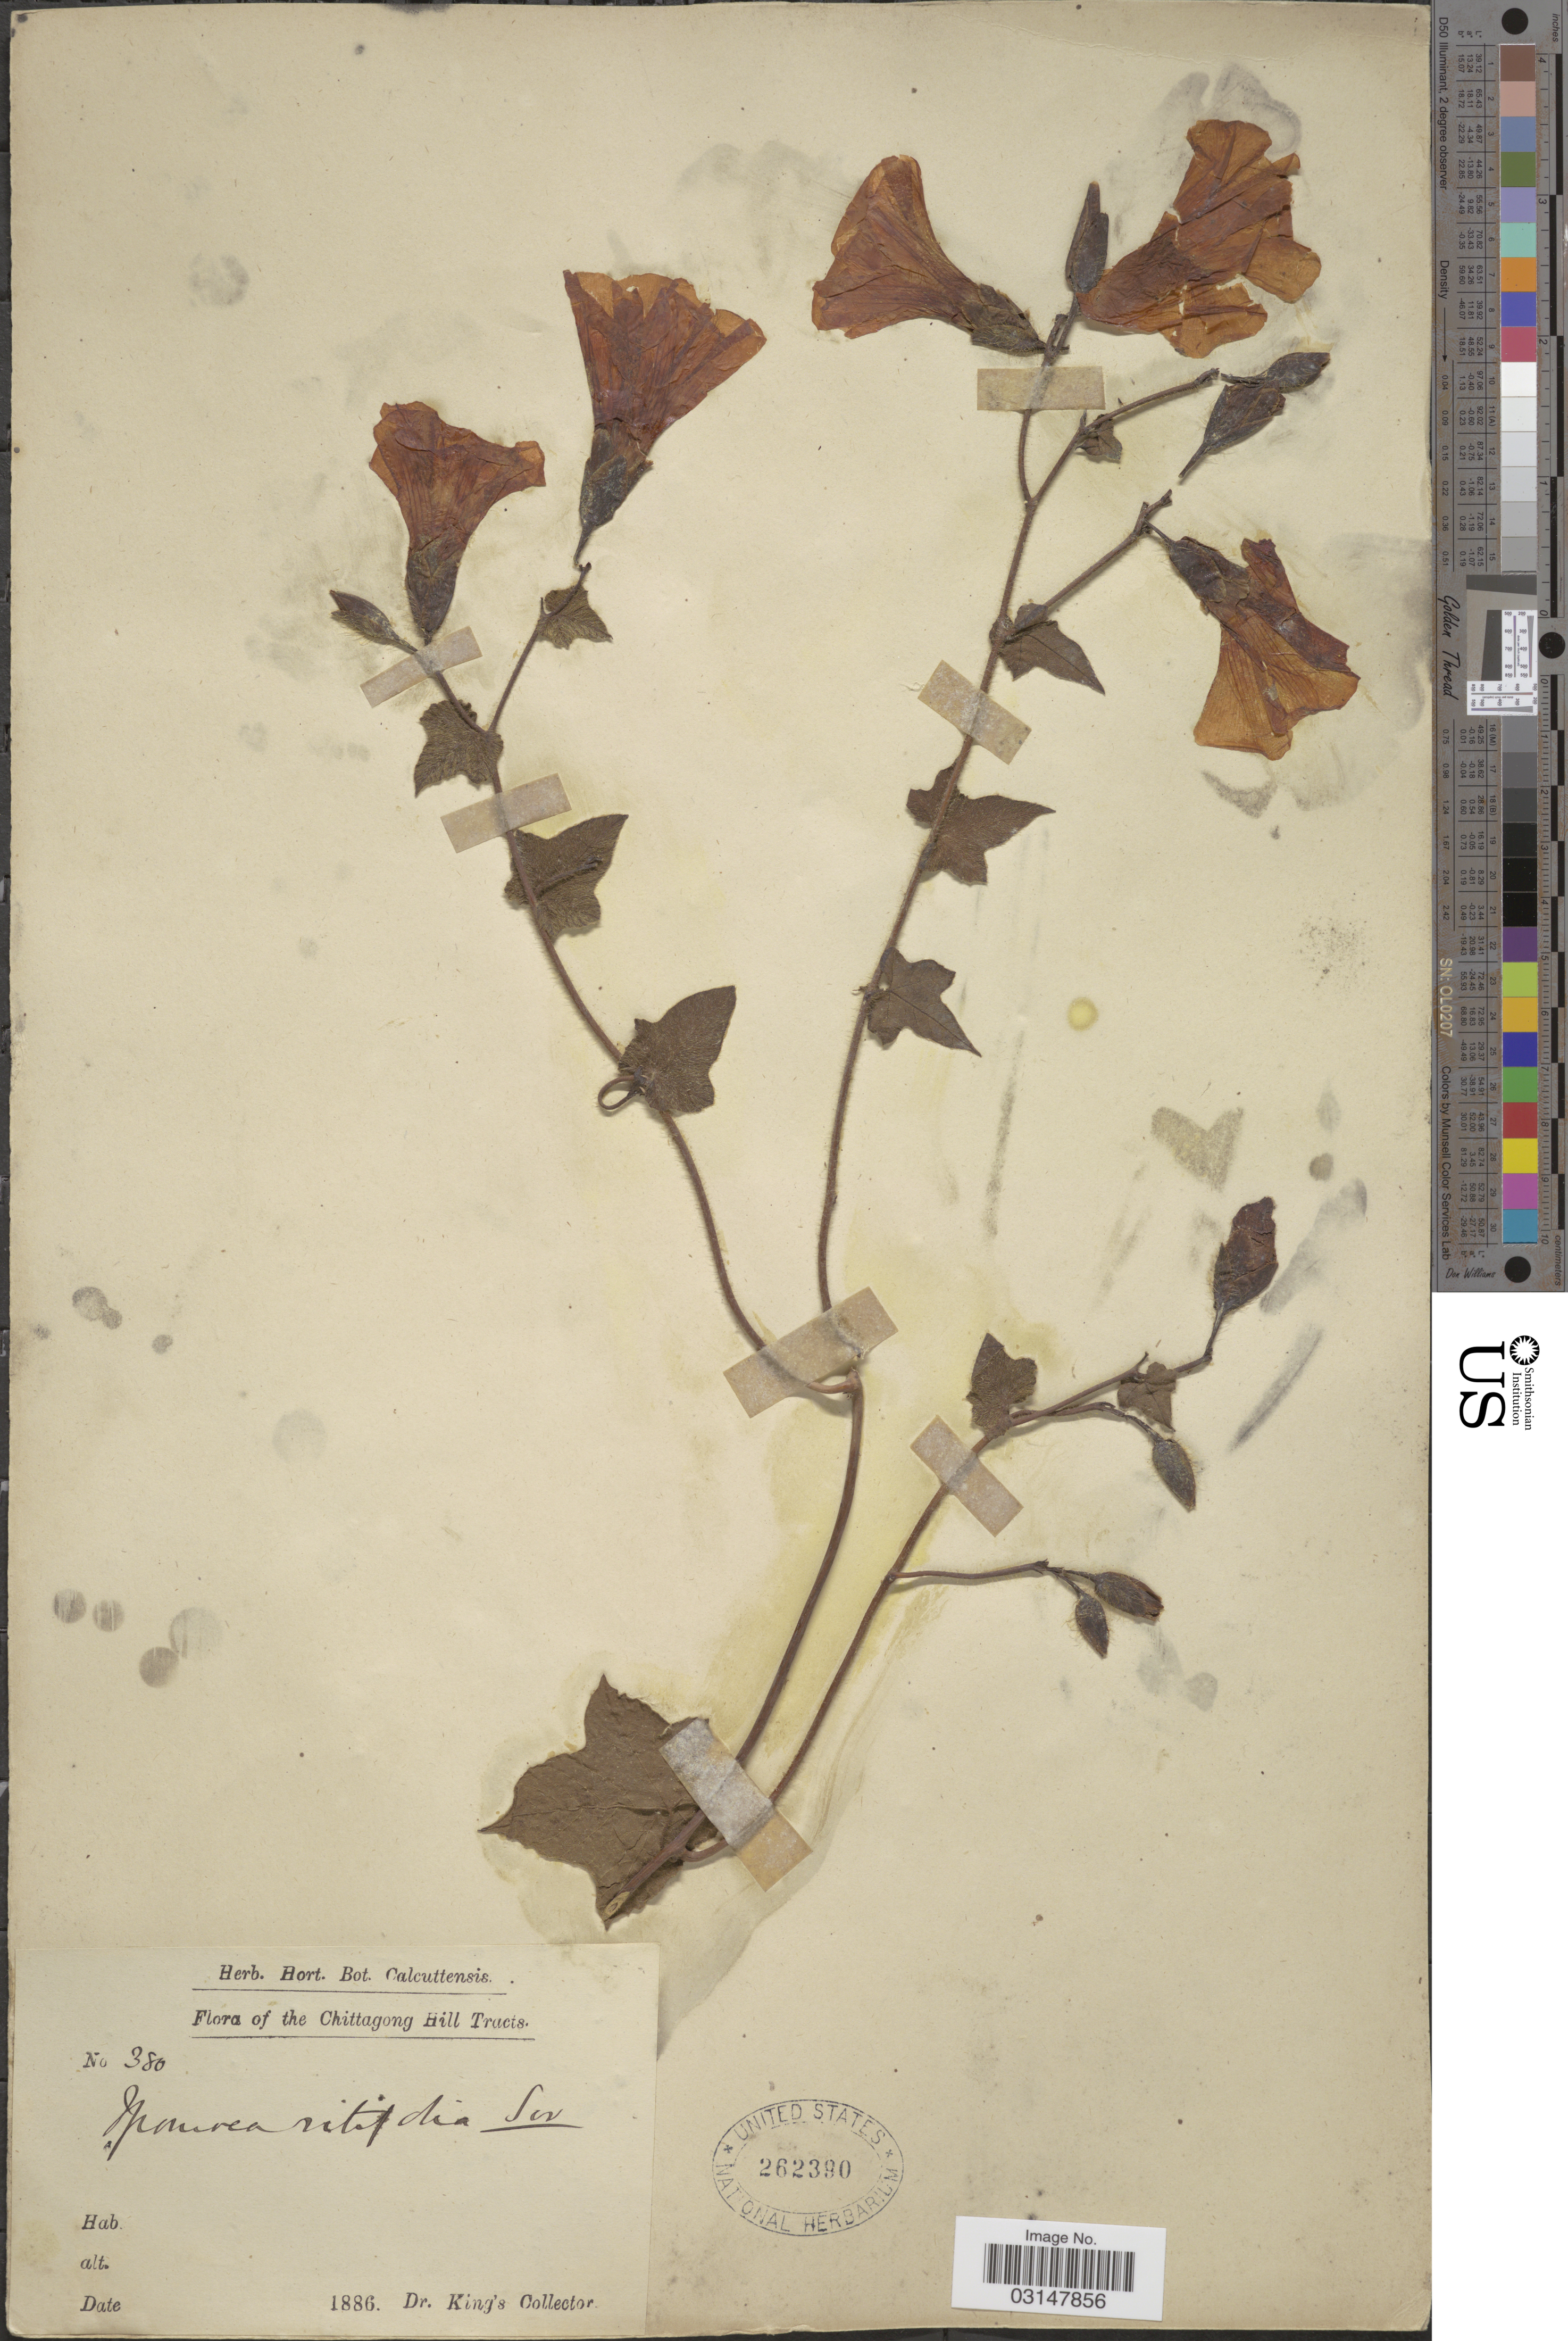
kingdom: Plantae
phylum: Tracheophyta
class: Magnoliopsida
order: Solanales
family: Convolvulaceae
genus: Distimake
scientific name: Distimake vitifolius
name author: (Burm. f.) Pisuttimarn & Petrongari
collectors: Dr. King's collector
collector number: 380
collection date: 1886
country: Bangladesh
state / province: Chittagong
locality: Chittagong Hill Tracts.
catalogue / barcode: US 262390